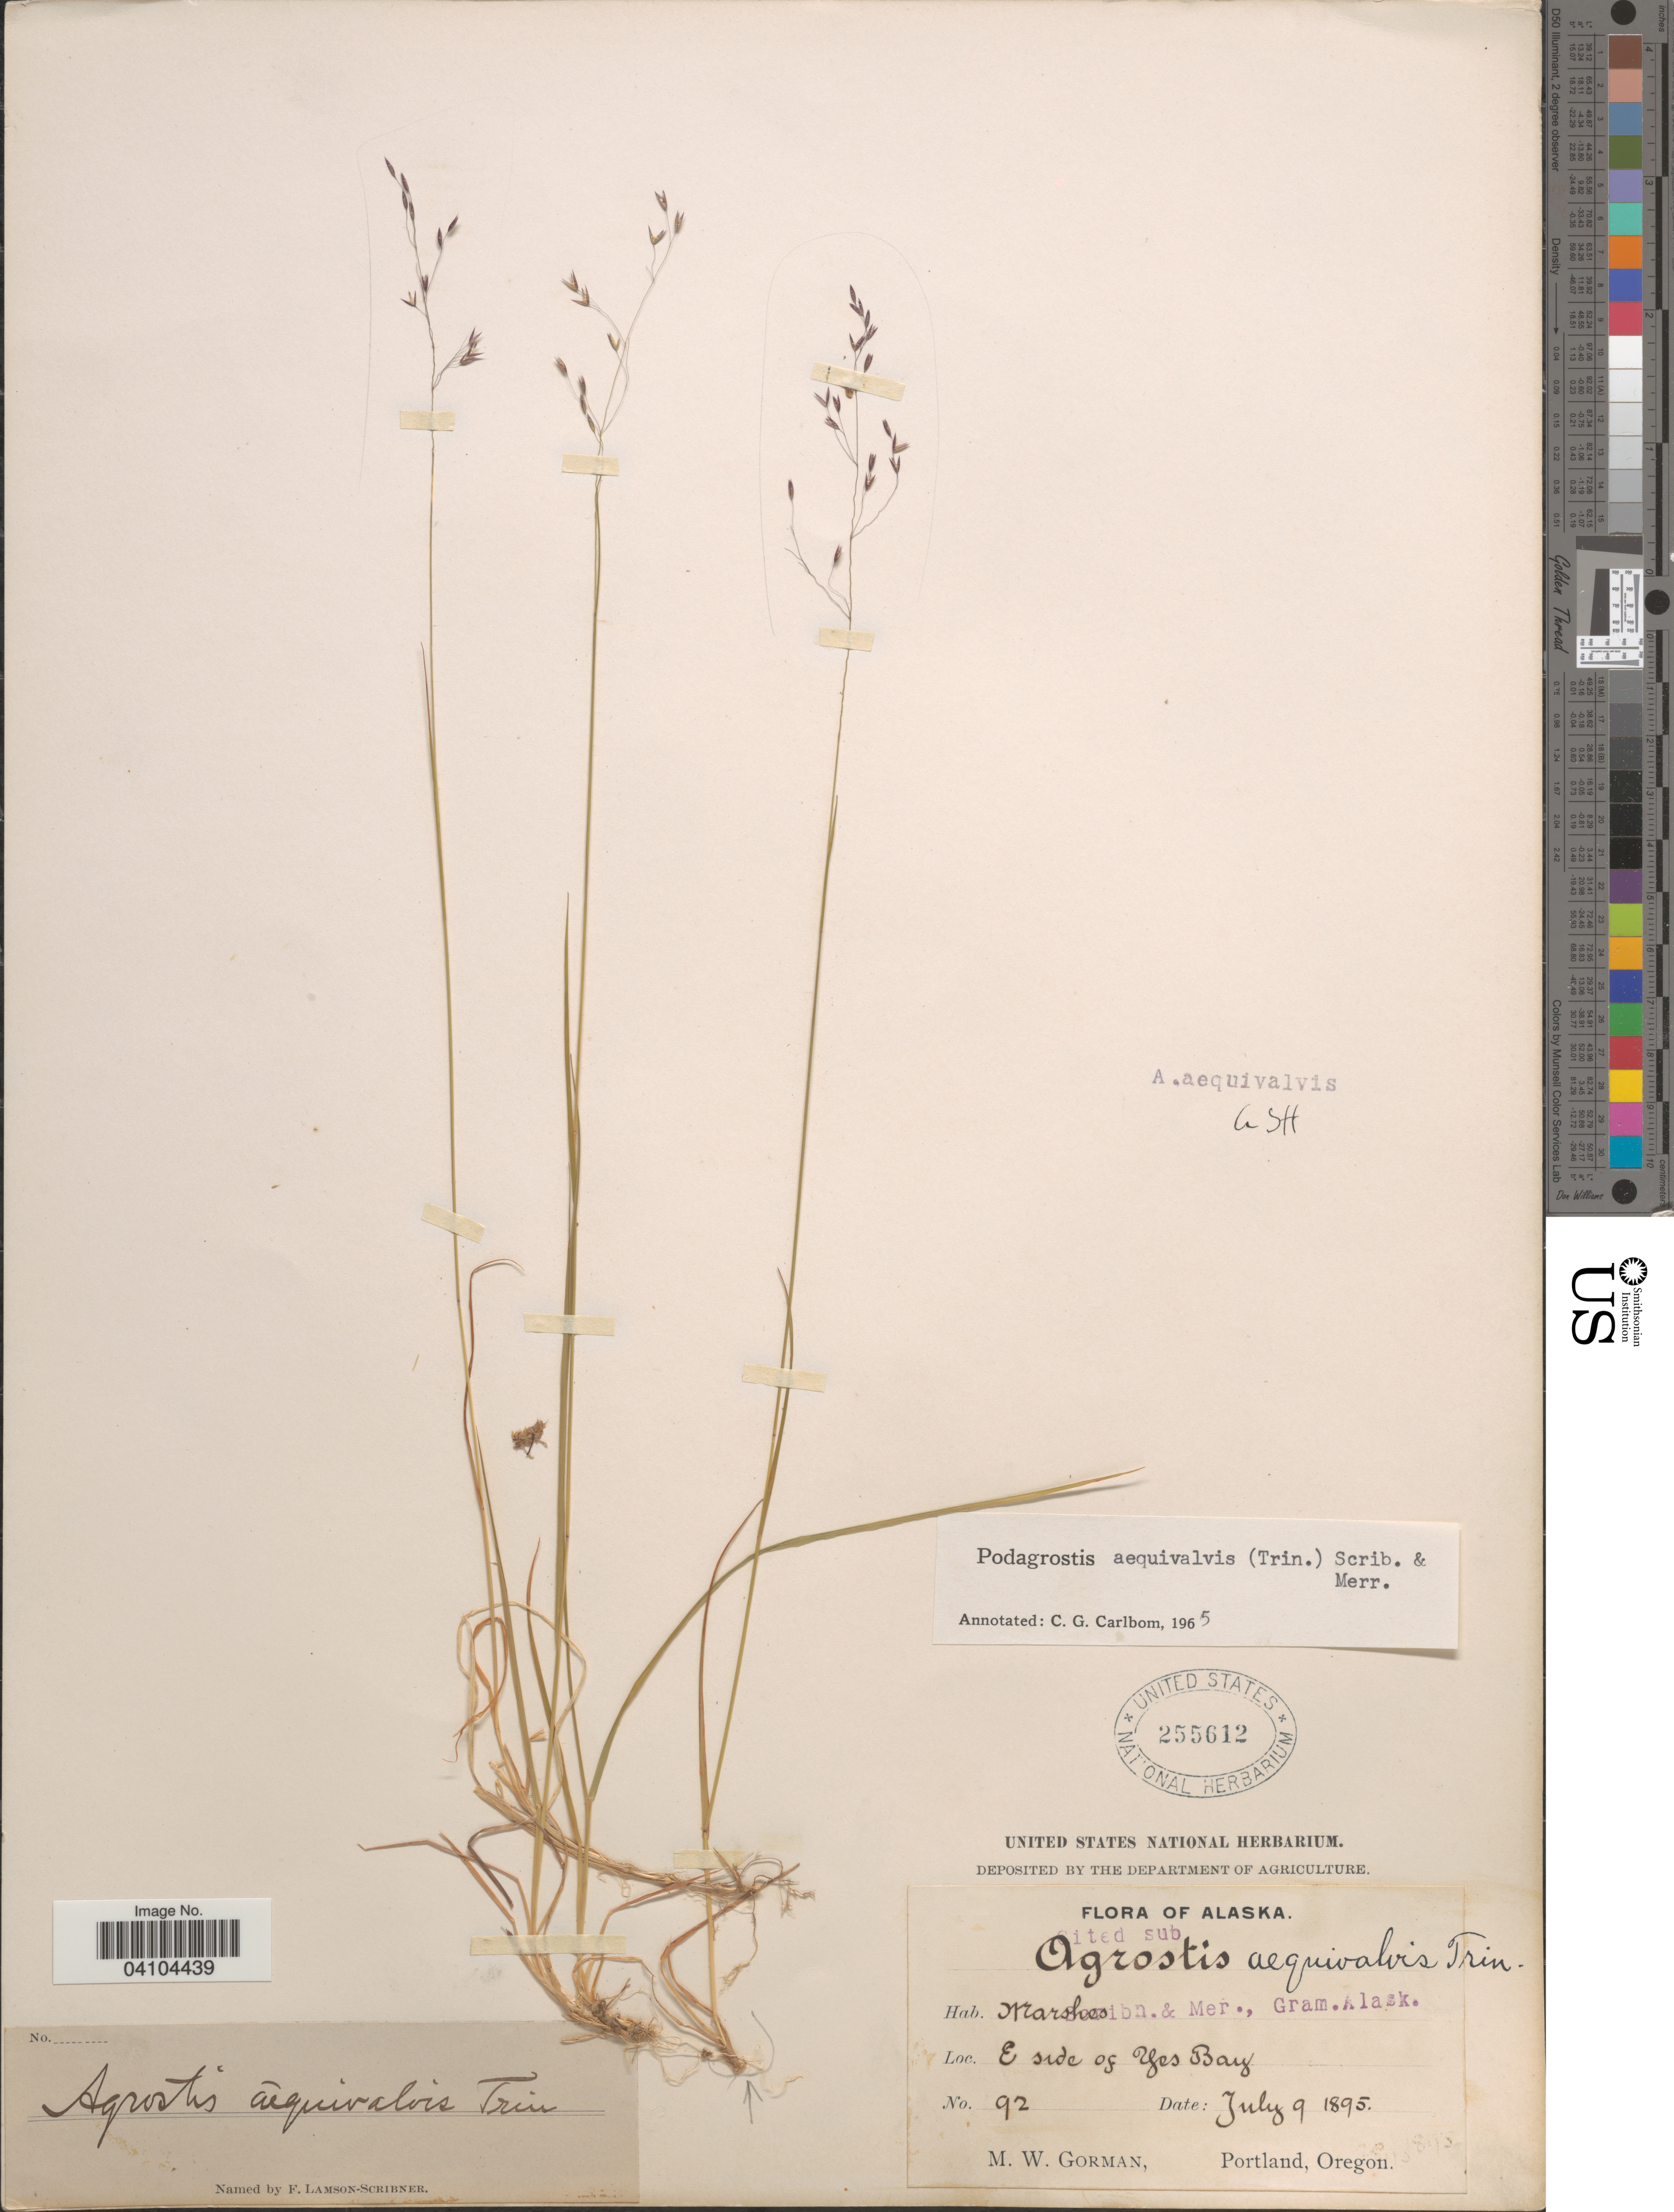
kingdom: Plantae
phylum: Tracheophyta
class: Liliopsida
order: Poales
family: Poaceae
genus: Podagrostis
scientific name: Podagrostis aequivalvis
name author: (Trin.) Scribn. & Merr.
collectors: M. W. Gorman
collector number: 92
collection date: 1895-07-09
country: United States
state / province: Alaska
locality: E side of Yes Bay.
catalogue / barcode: US 255612